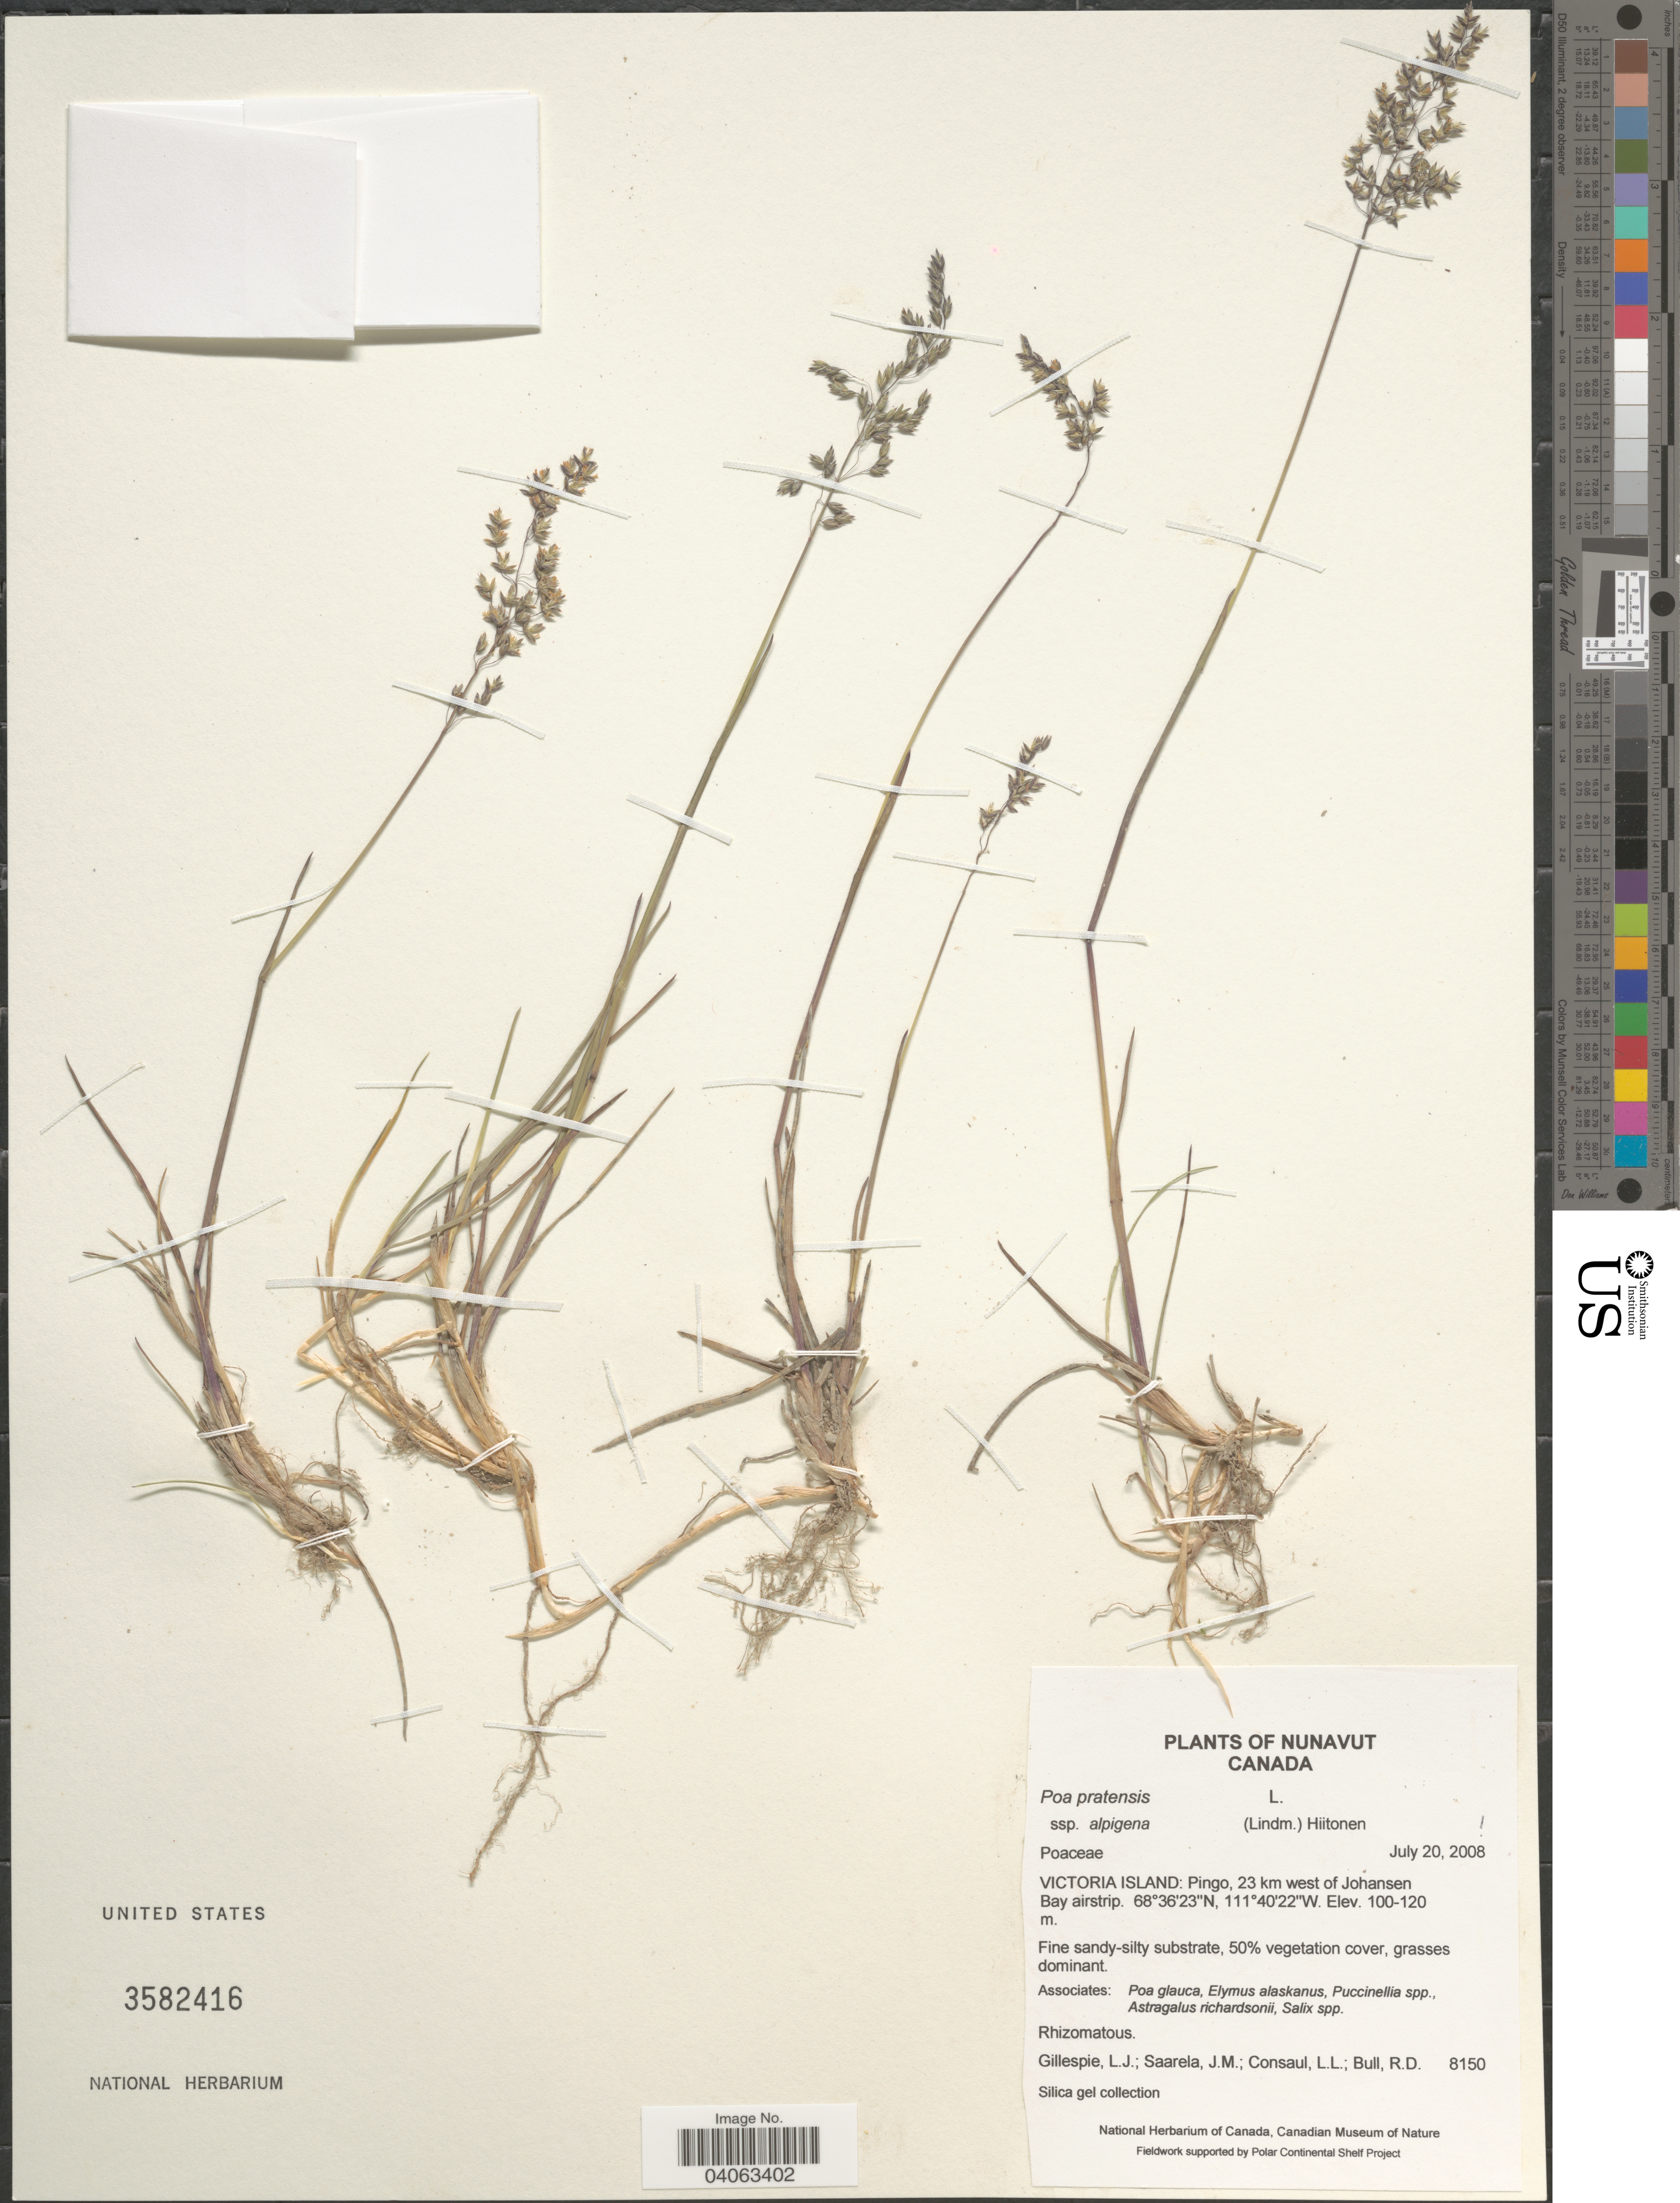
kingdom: Plantae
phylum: Tracheophyta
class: Liliopsida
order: Poales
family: Poaceae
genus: Poa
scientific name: Poa pratensis subsp. alpigena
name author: (Lindm.) Hiitonen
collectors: L. Gillespie, J. Saarela, L. Consaul & R. Bull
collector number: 8150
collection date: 2008-07-20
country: Canada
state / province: Nunavut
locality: Victoria Island: Pingo, 23 km west of Johansen Bay airstrip.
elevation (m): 100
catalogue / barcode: US 3582416